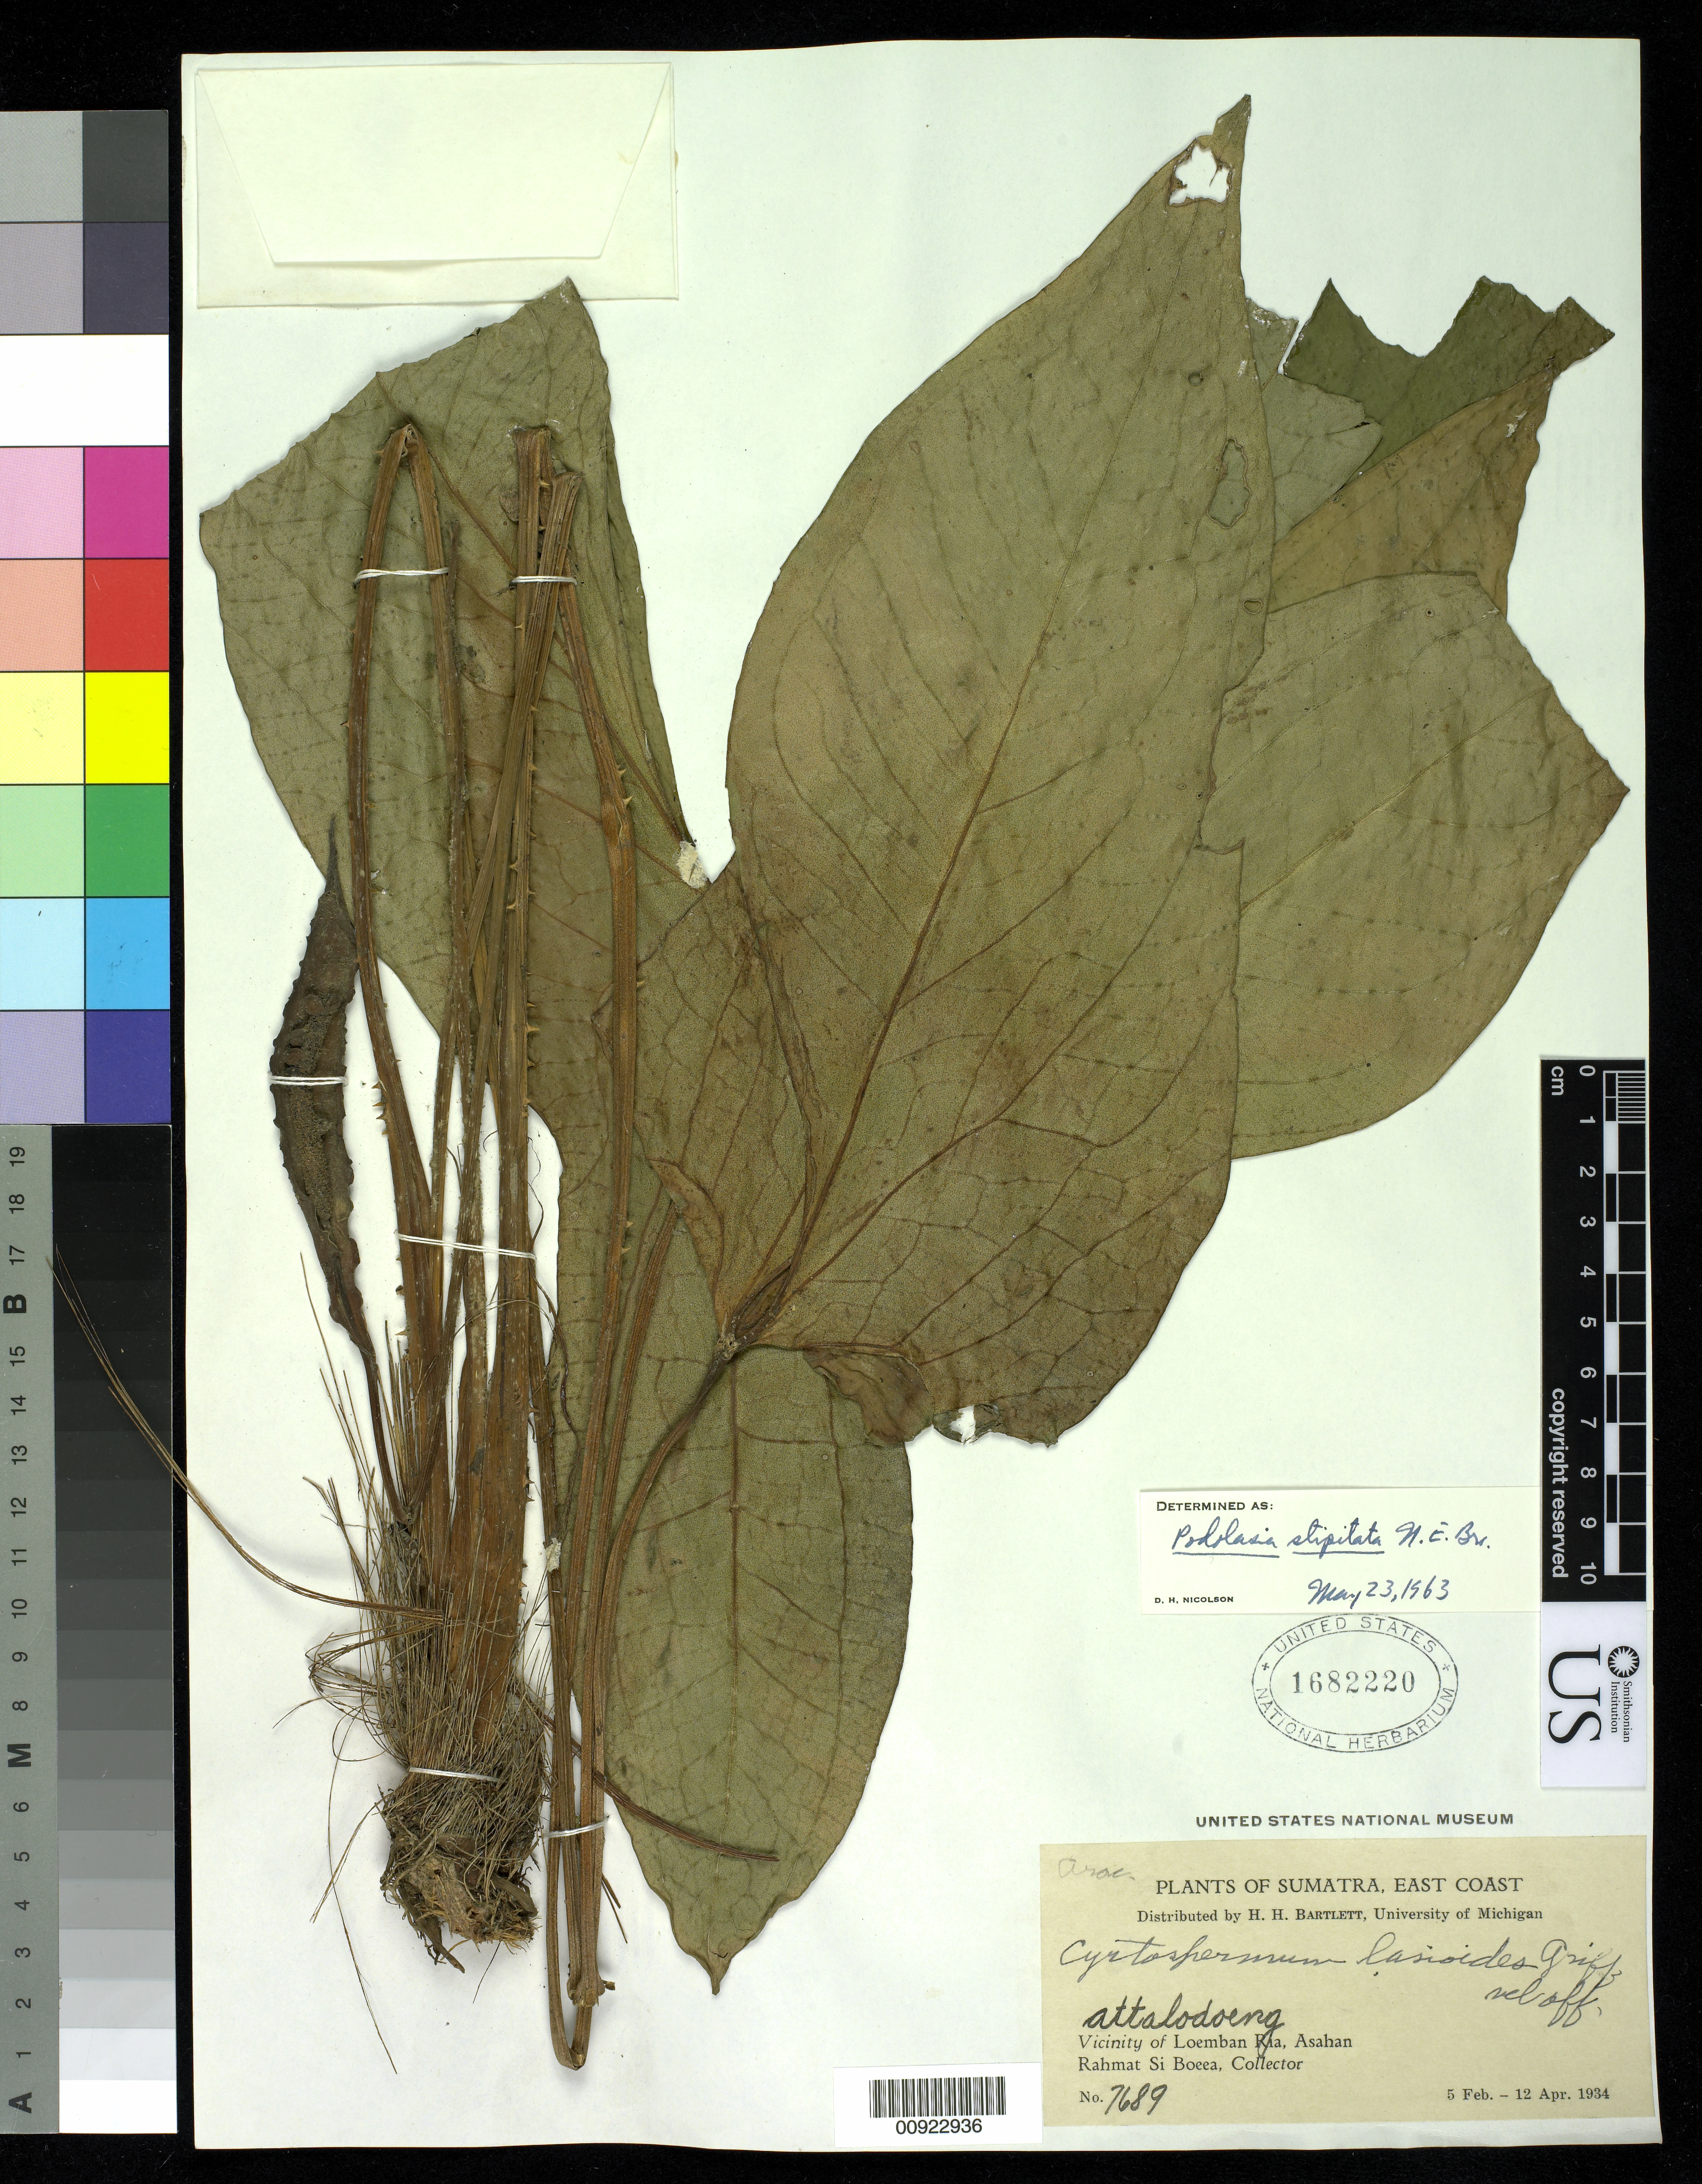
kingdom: Plantae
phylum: Tracheophyta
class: Liliopsida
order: Alismatales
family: Araceae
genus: Podolasia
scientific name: Podolasia stipitata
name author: N.E. Br.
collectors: Rahmat Si Boeea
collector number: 7689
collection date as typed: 05 Feb 1934 to 12 Apr 1934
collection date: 1934-02-05/1934-04-12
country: Indonesia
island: Sumatra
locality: East Coast; Vicinity of Loemban Ria, Asahan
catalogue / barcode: US 1682220